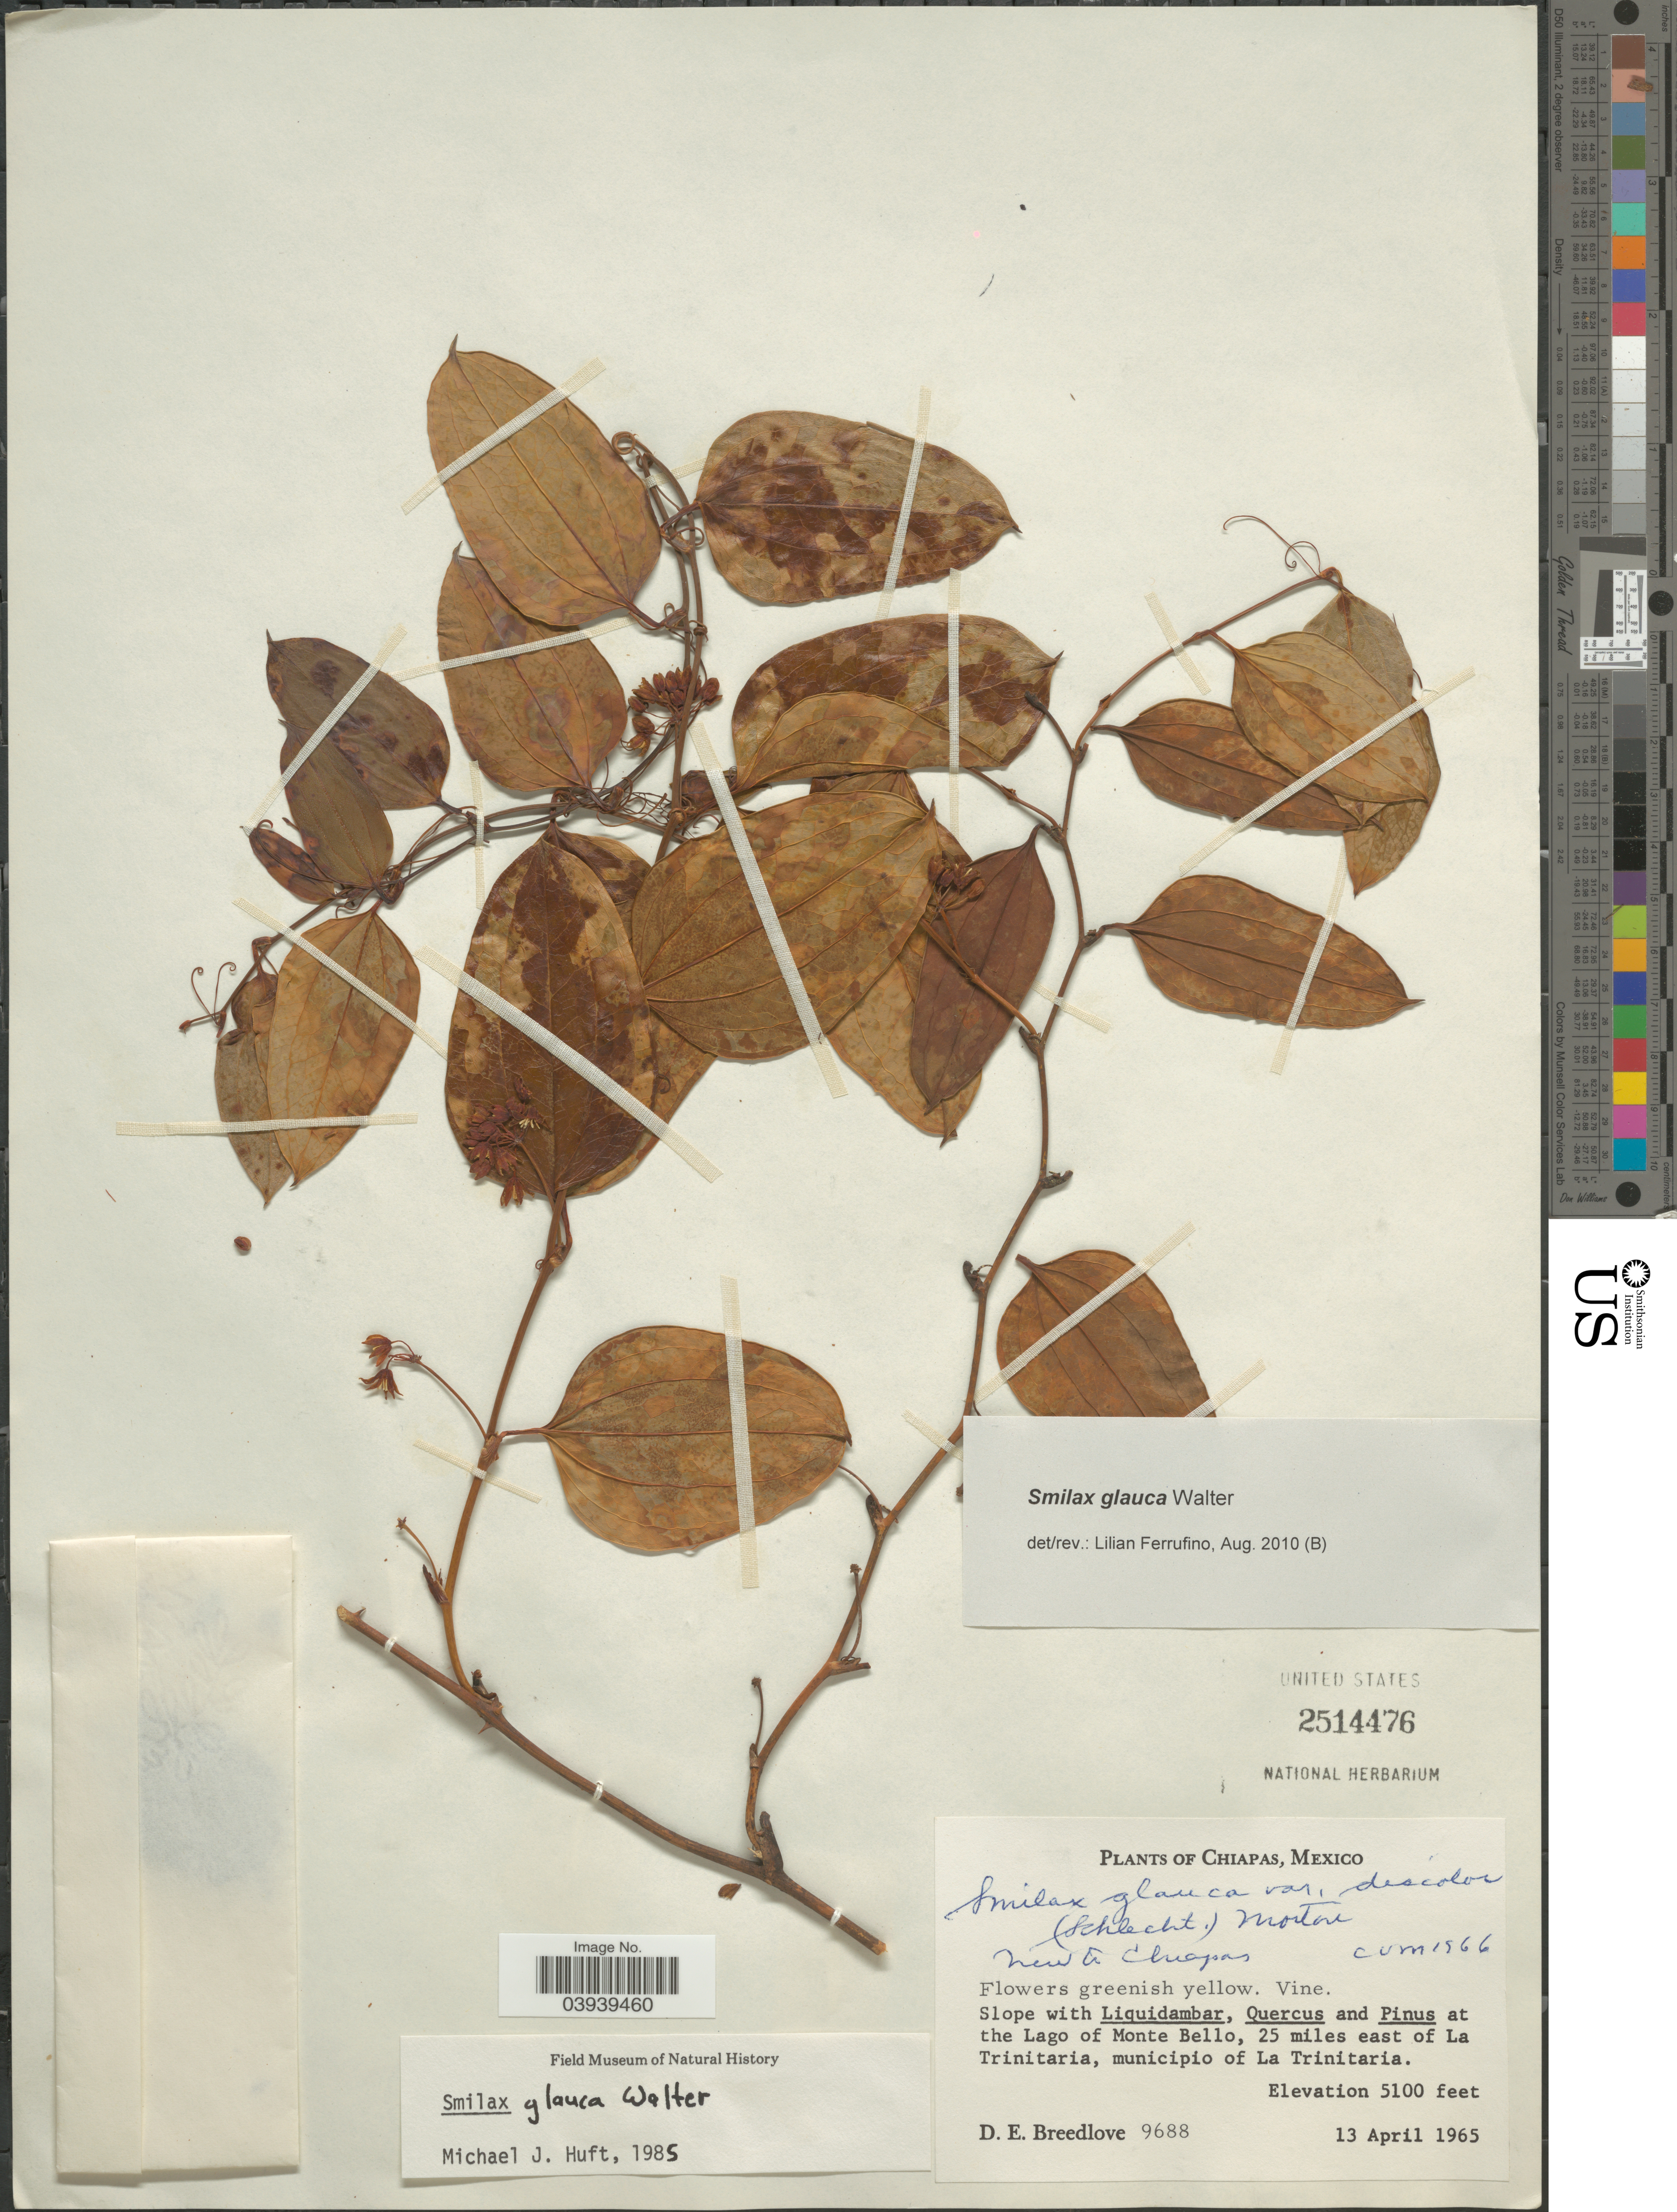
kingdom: Plantae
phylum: Tracheophyta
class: Liliopsida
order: Liliales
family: Smilacaceae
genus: Smilax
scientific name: Smilax glauca var. discolor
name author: (Schltdl.) C.V. Morton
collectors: D. E. Breedlove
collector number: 9688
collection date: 1965-04-13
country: Mexico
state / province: Chiapas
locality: At the Lago of Monte Bello, 25 miles east of La Trinitaria, municipio of La Trinitaria.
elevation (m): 1554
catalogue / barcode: US 2514476